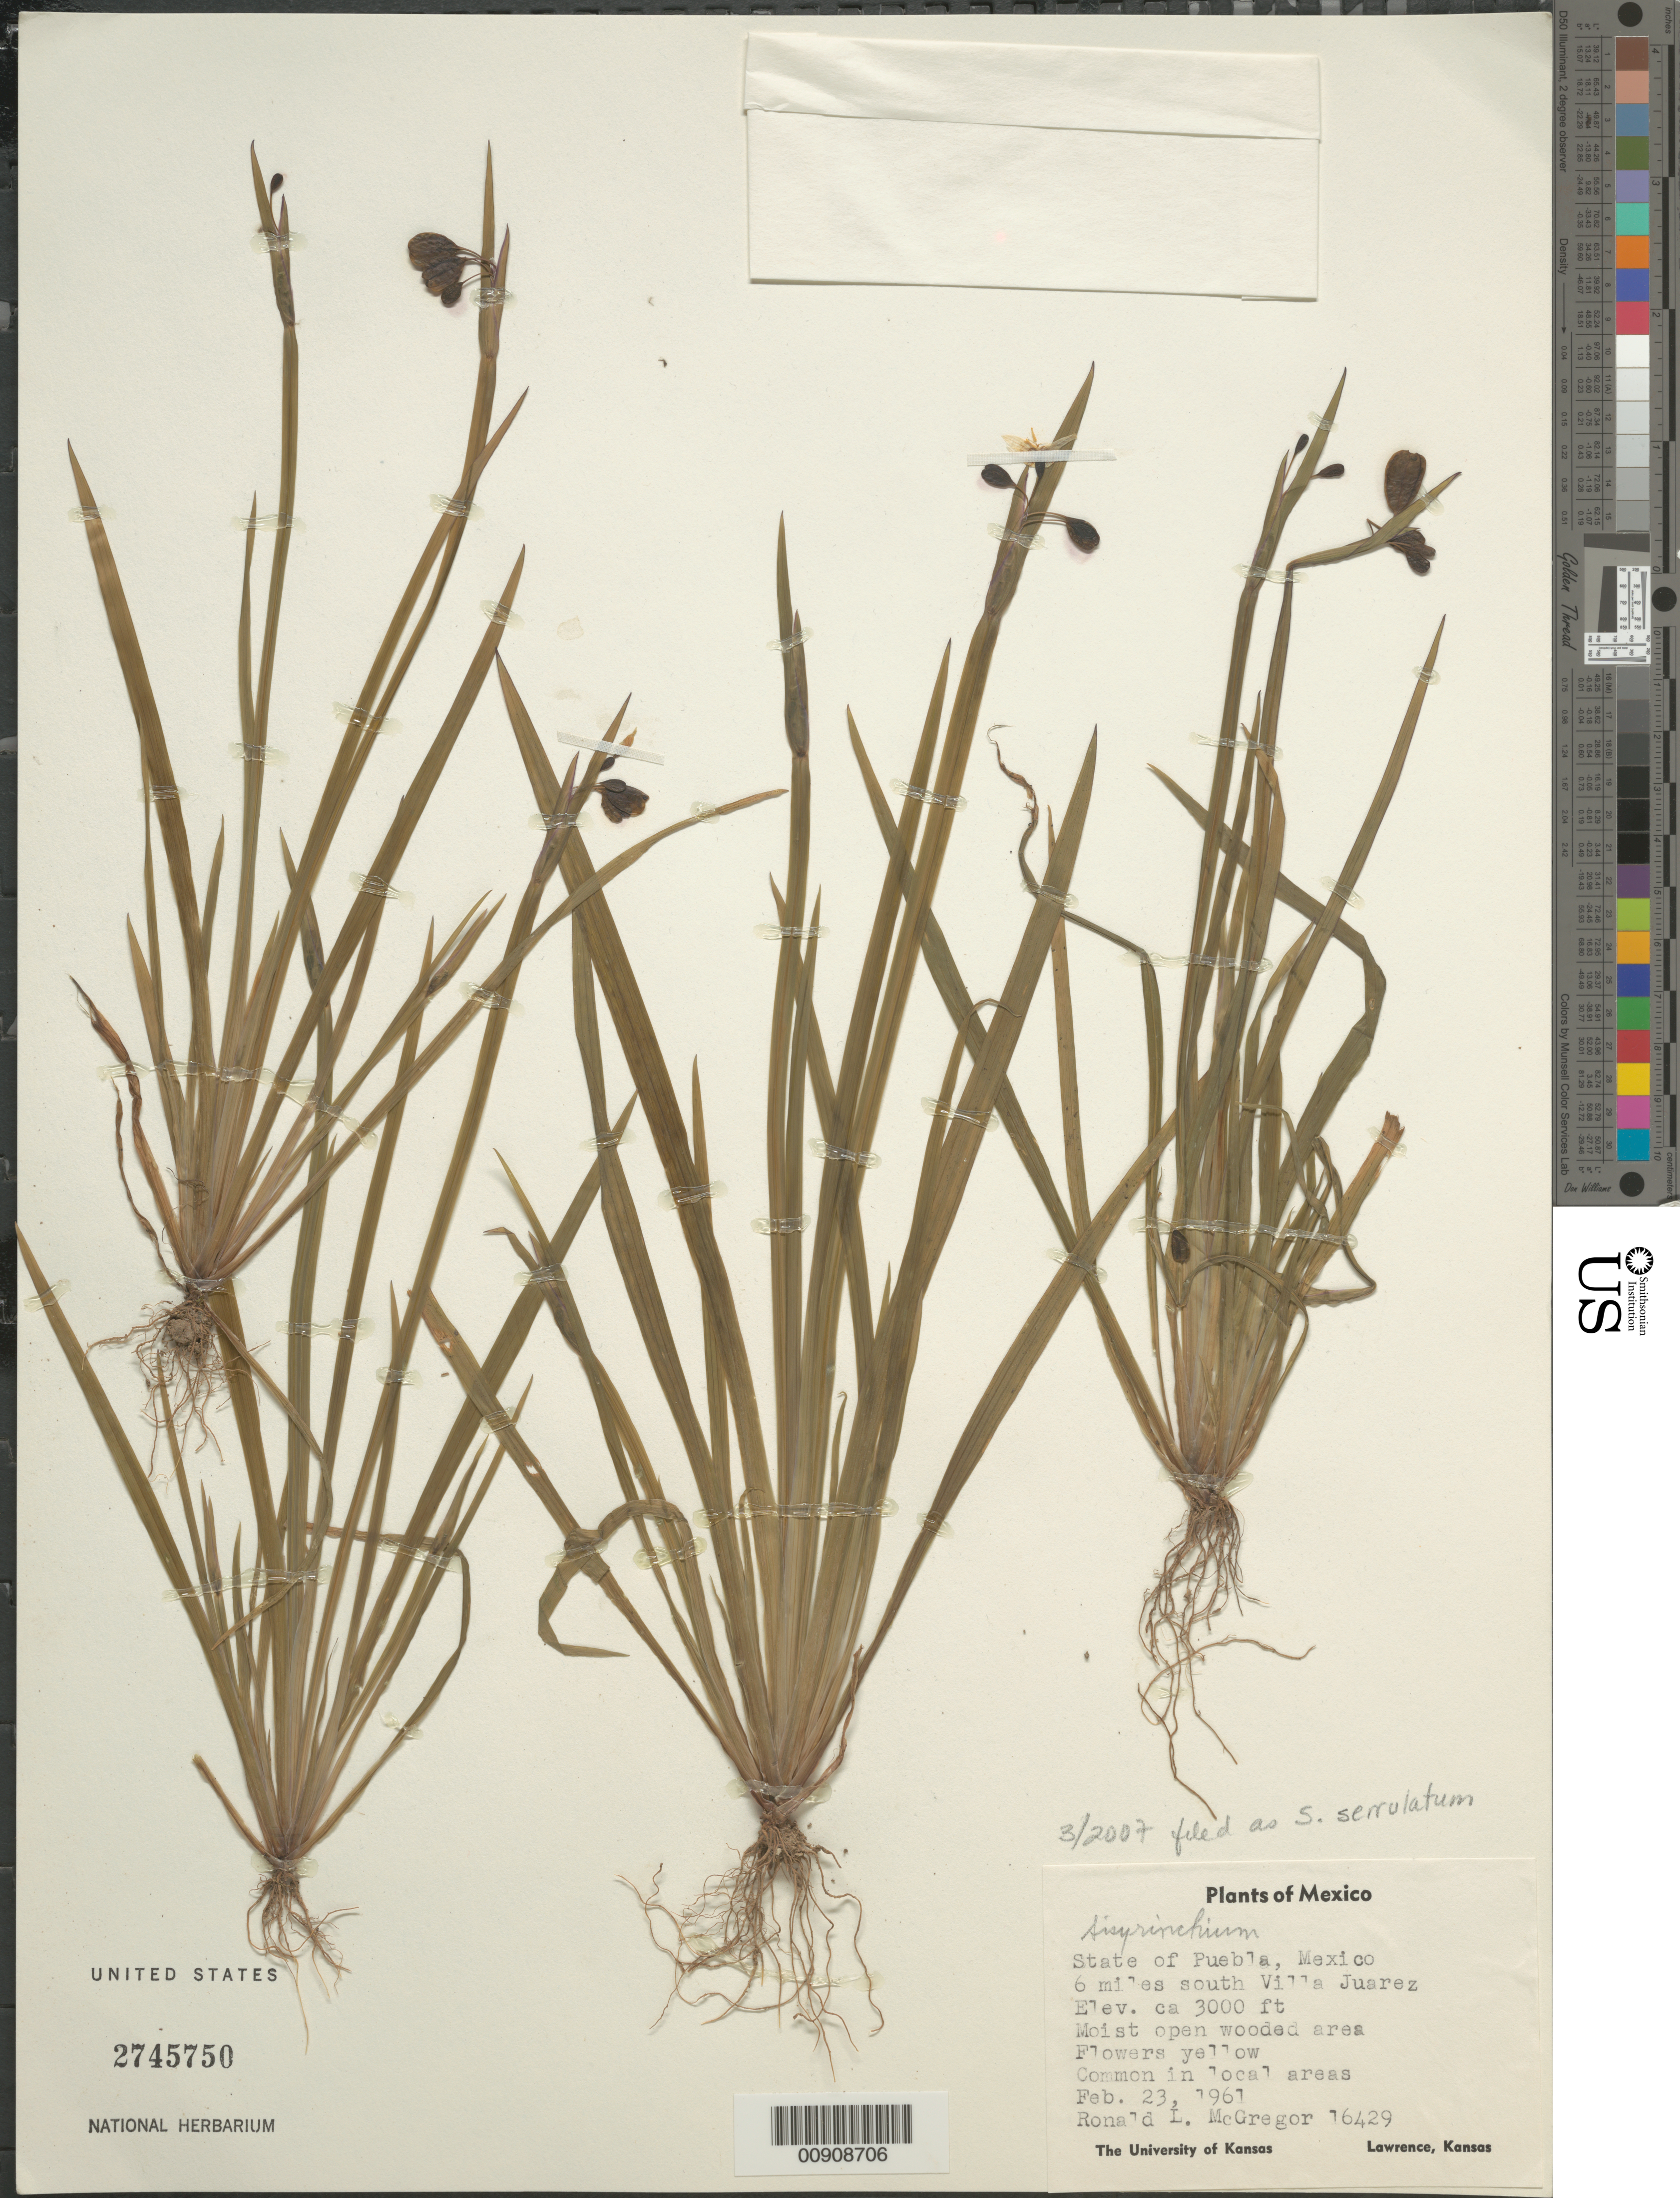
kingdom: Plantae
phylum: Tracheophyta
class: Liliopsida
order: Asparagales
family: Iridaceae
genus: Sisyrinchium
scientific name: Sisyrinchium serrulatum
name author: (E.P. Bicknell) Espejo & López-Ferr.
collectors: R. McGregor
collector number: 16429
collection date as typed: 23 Feb 1961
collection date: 1961-02-23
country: Mexico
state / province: Puebla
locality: State of Puebla: 6 miles south Villa Juárez.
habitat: Moist open wooded area.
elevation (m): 914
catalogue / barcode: US 2745750